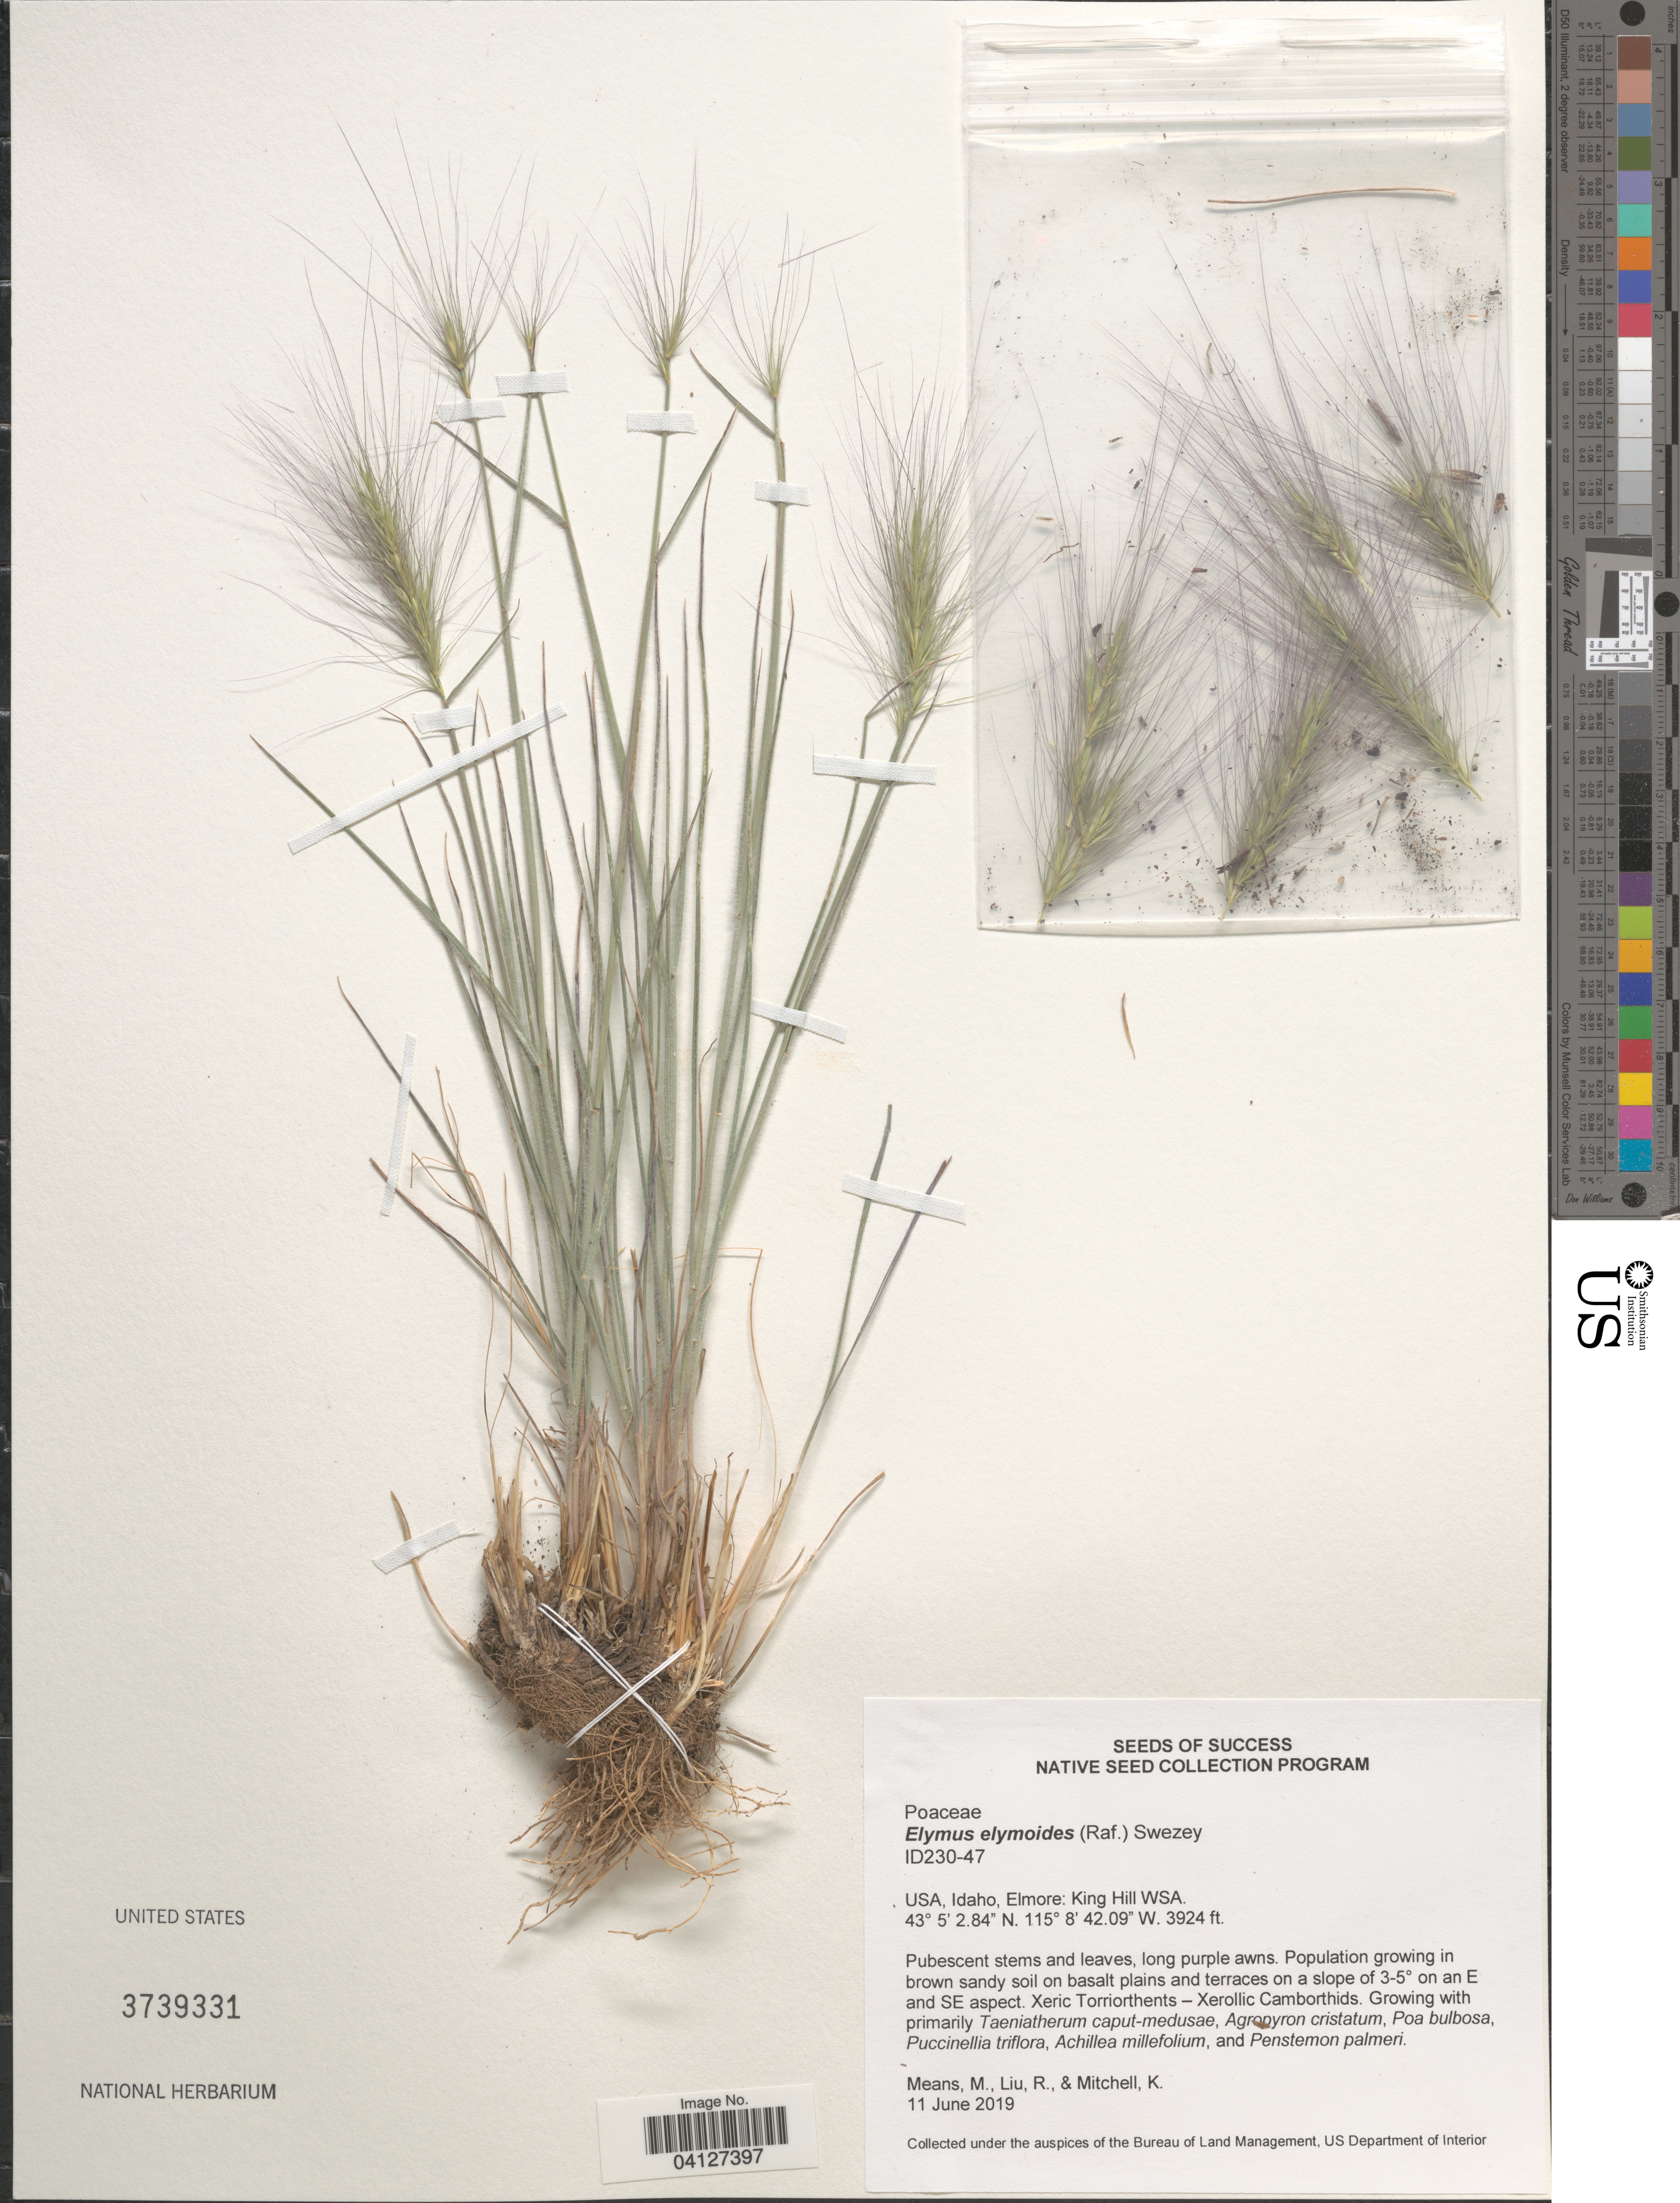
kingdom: Plantae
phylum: Tracheophyta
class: Liliopsida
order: Poales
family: Poaceae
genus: Elymus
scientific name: Elymus elymoides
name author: (Raf.) Swezey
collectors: M. Means, R. Liu & K. Mitchell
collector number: ID230-47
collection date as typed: Transcribed d/m/y: 11/6/2019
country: United States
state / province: Idaho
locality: Elmore: King Hill WSA.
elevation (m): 1196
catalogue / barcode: US 3739331